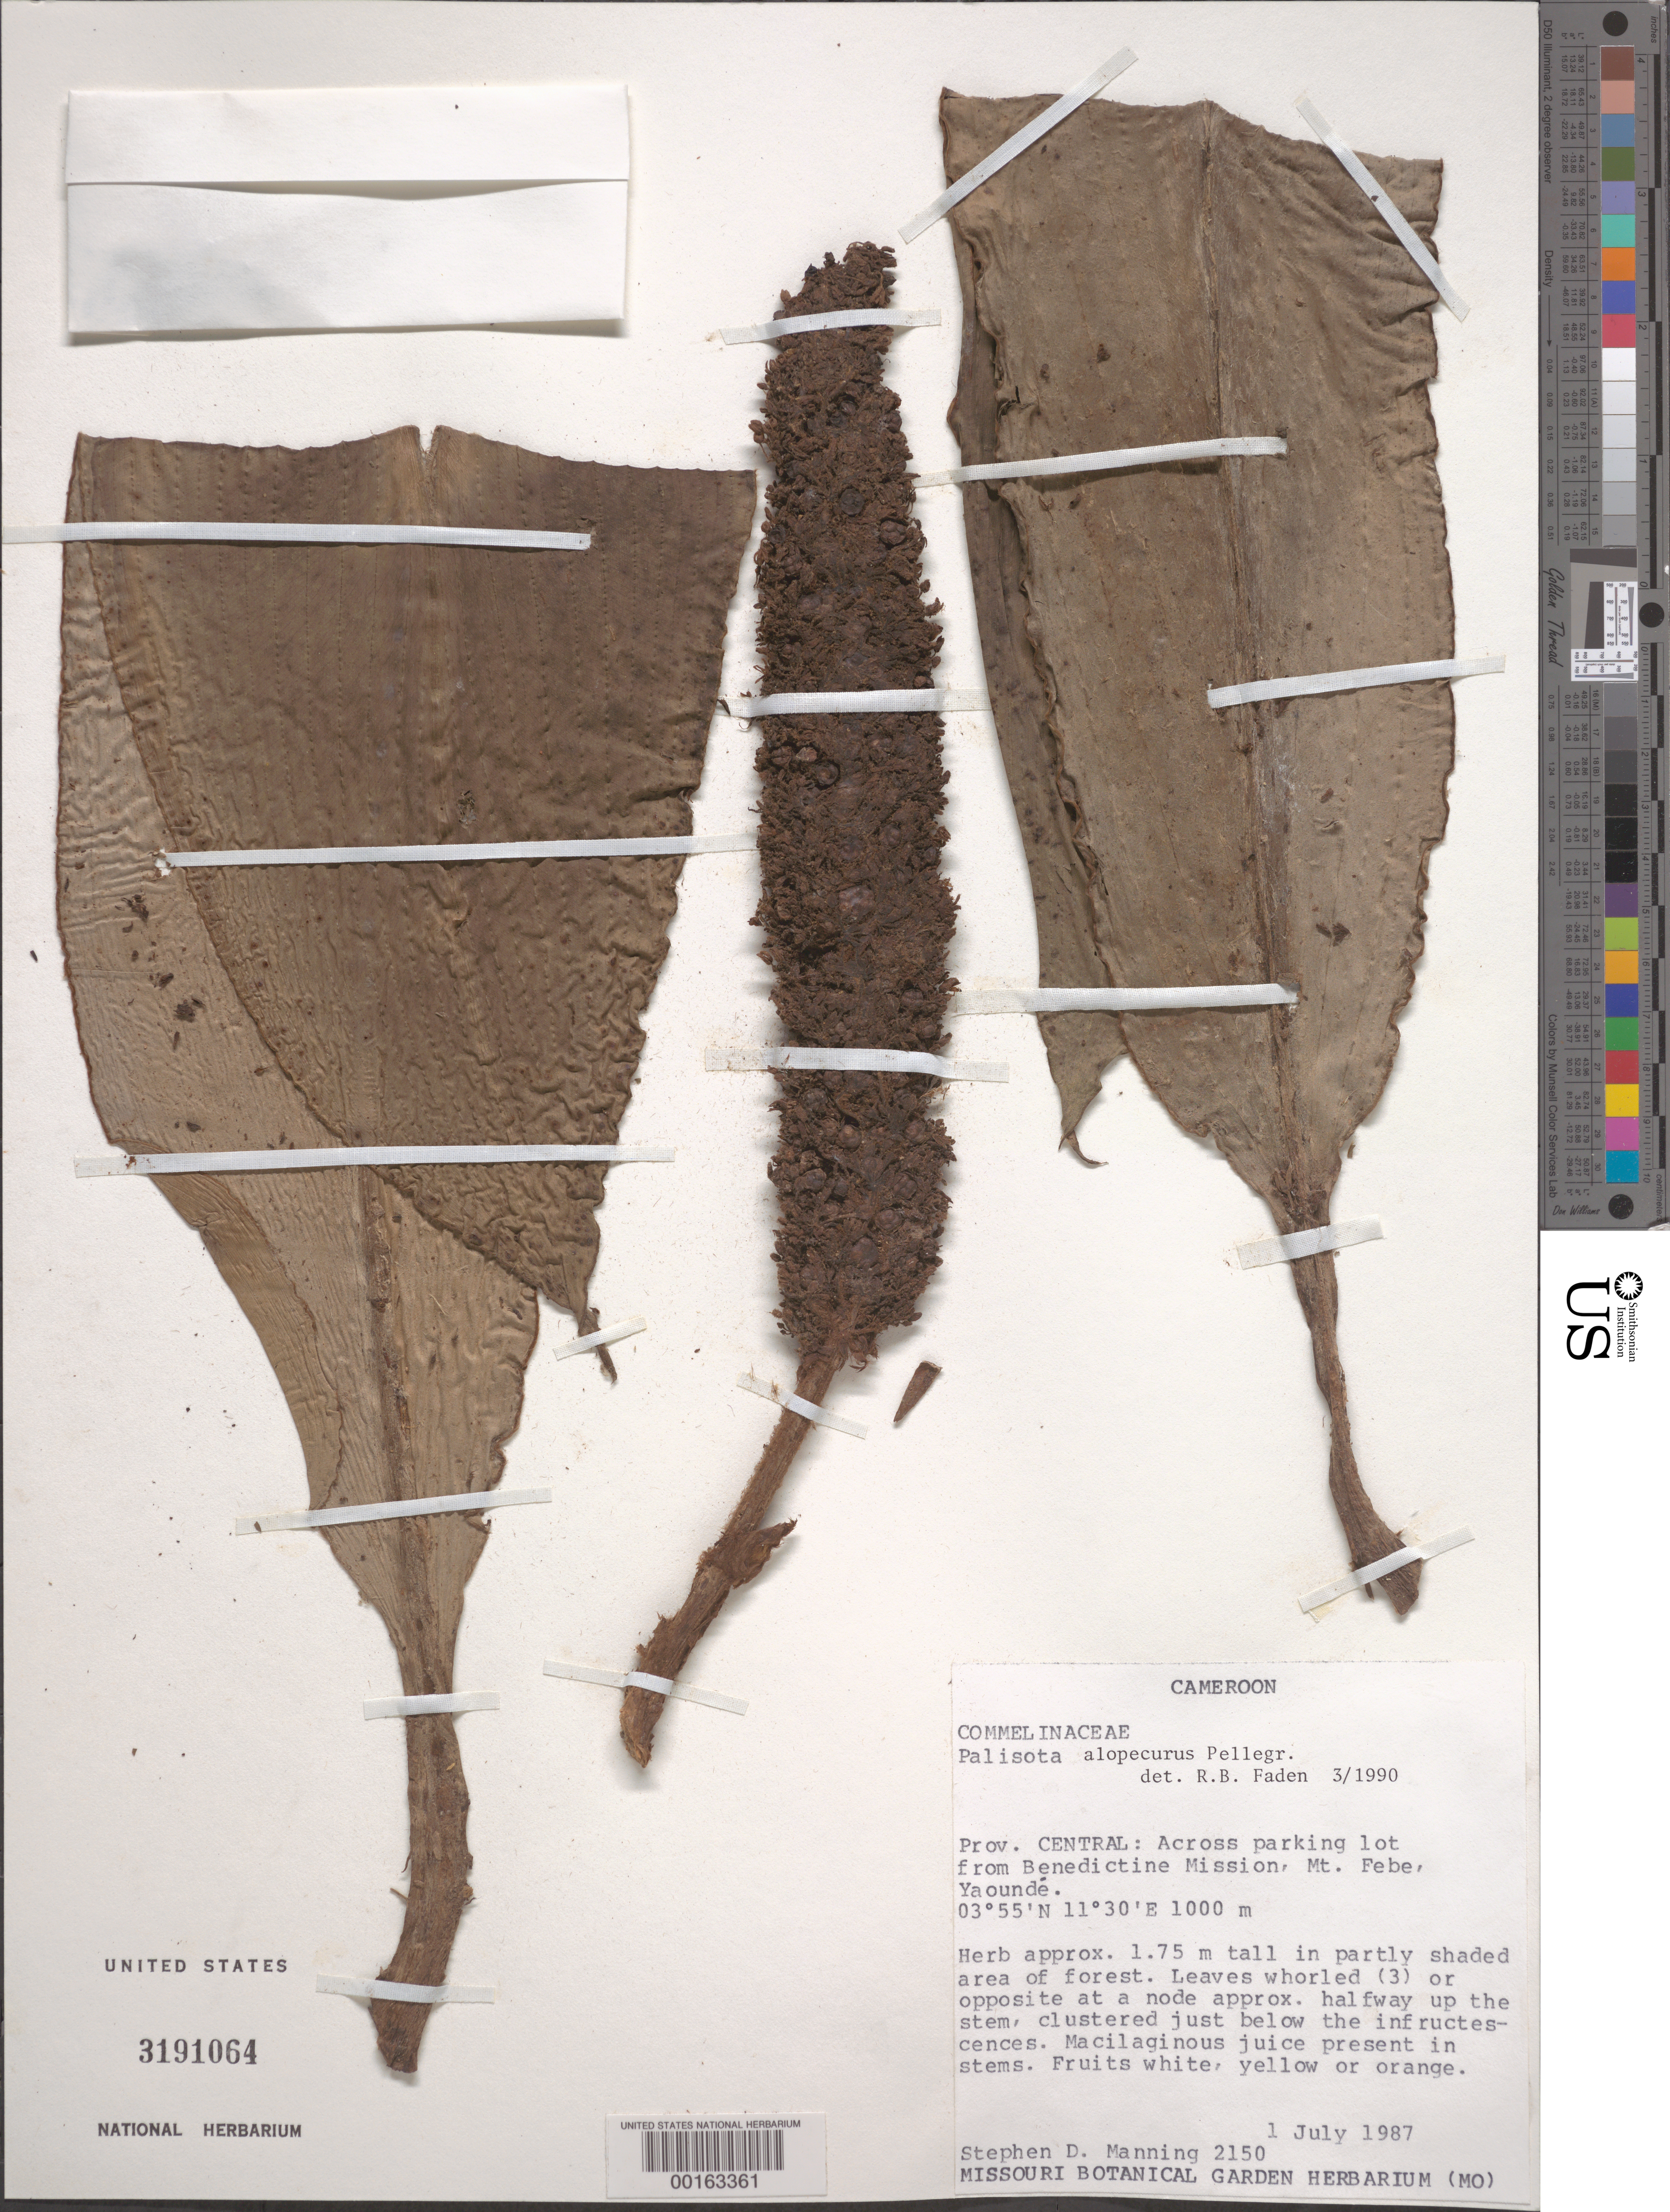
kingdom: Plantae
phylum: Tracheophyta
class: Liliopsida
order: Commelinales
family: Commelinaceae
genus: Palisota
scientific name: Palisota alopecurus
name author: Pellegr.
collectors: S. Manning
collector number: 2150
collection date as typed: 01 Jul 1987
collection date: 1987-07-01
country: Cameroon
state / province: Centre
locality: Across parking lot from benedictine mission, mt. febe, yaounde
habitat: Partly shaded area of forest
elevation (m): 1000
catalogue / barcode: US 3191064